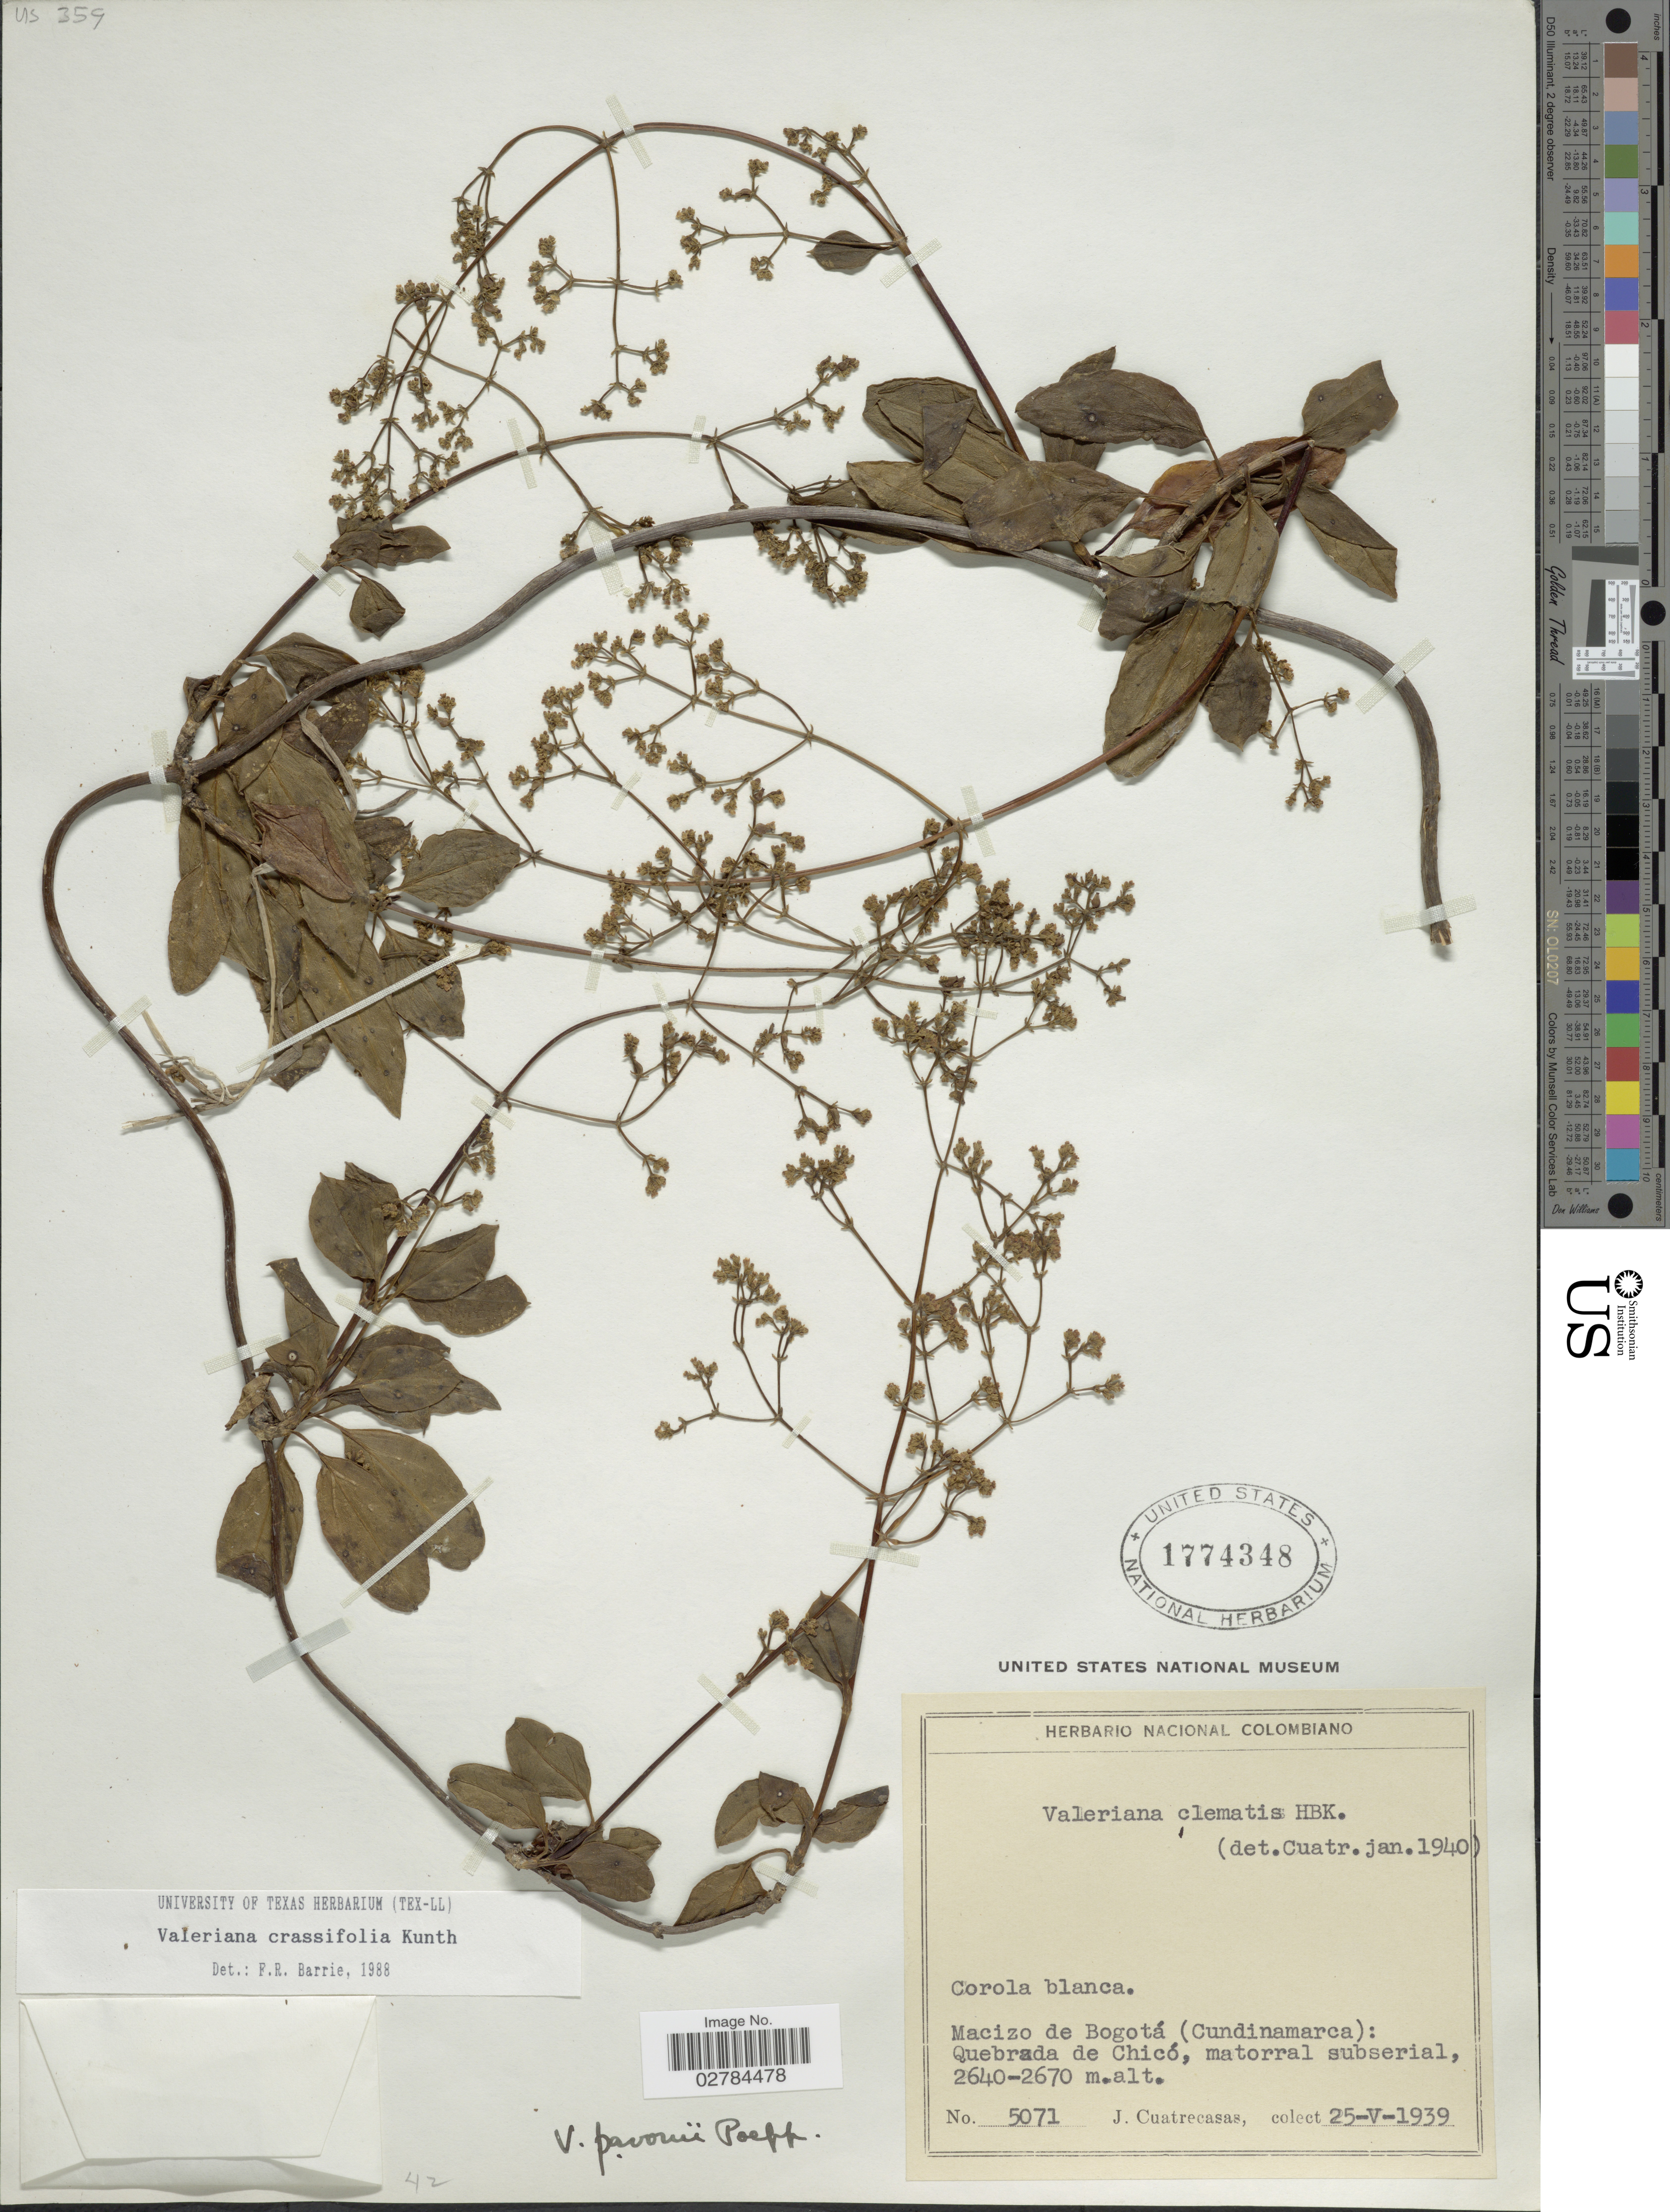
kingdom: Plantae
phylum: Tracheophyta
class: Magnoliopsida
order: Dipsacales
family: Caprifoliaceae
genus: Valeriana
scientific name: Valeriana crassifolia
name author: Kunth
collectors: J. Cuatrecasas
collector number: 5071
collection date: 1939-05-25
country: Colombia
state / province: Cundinamarca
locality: Macizo de Bogotá: Quebrada de Chicó.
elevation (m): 2640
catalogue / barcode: US 1774348